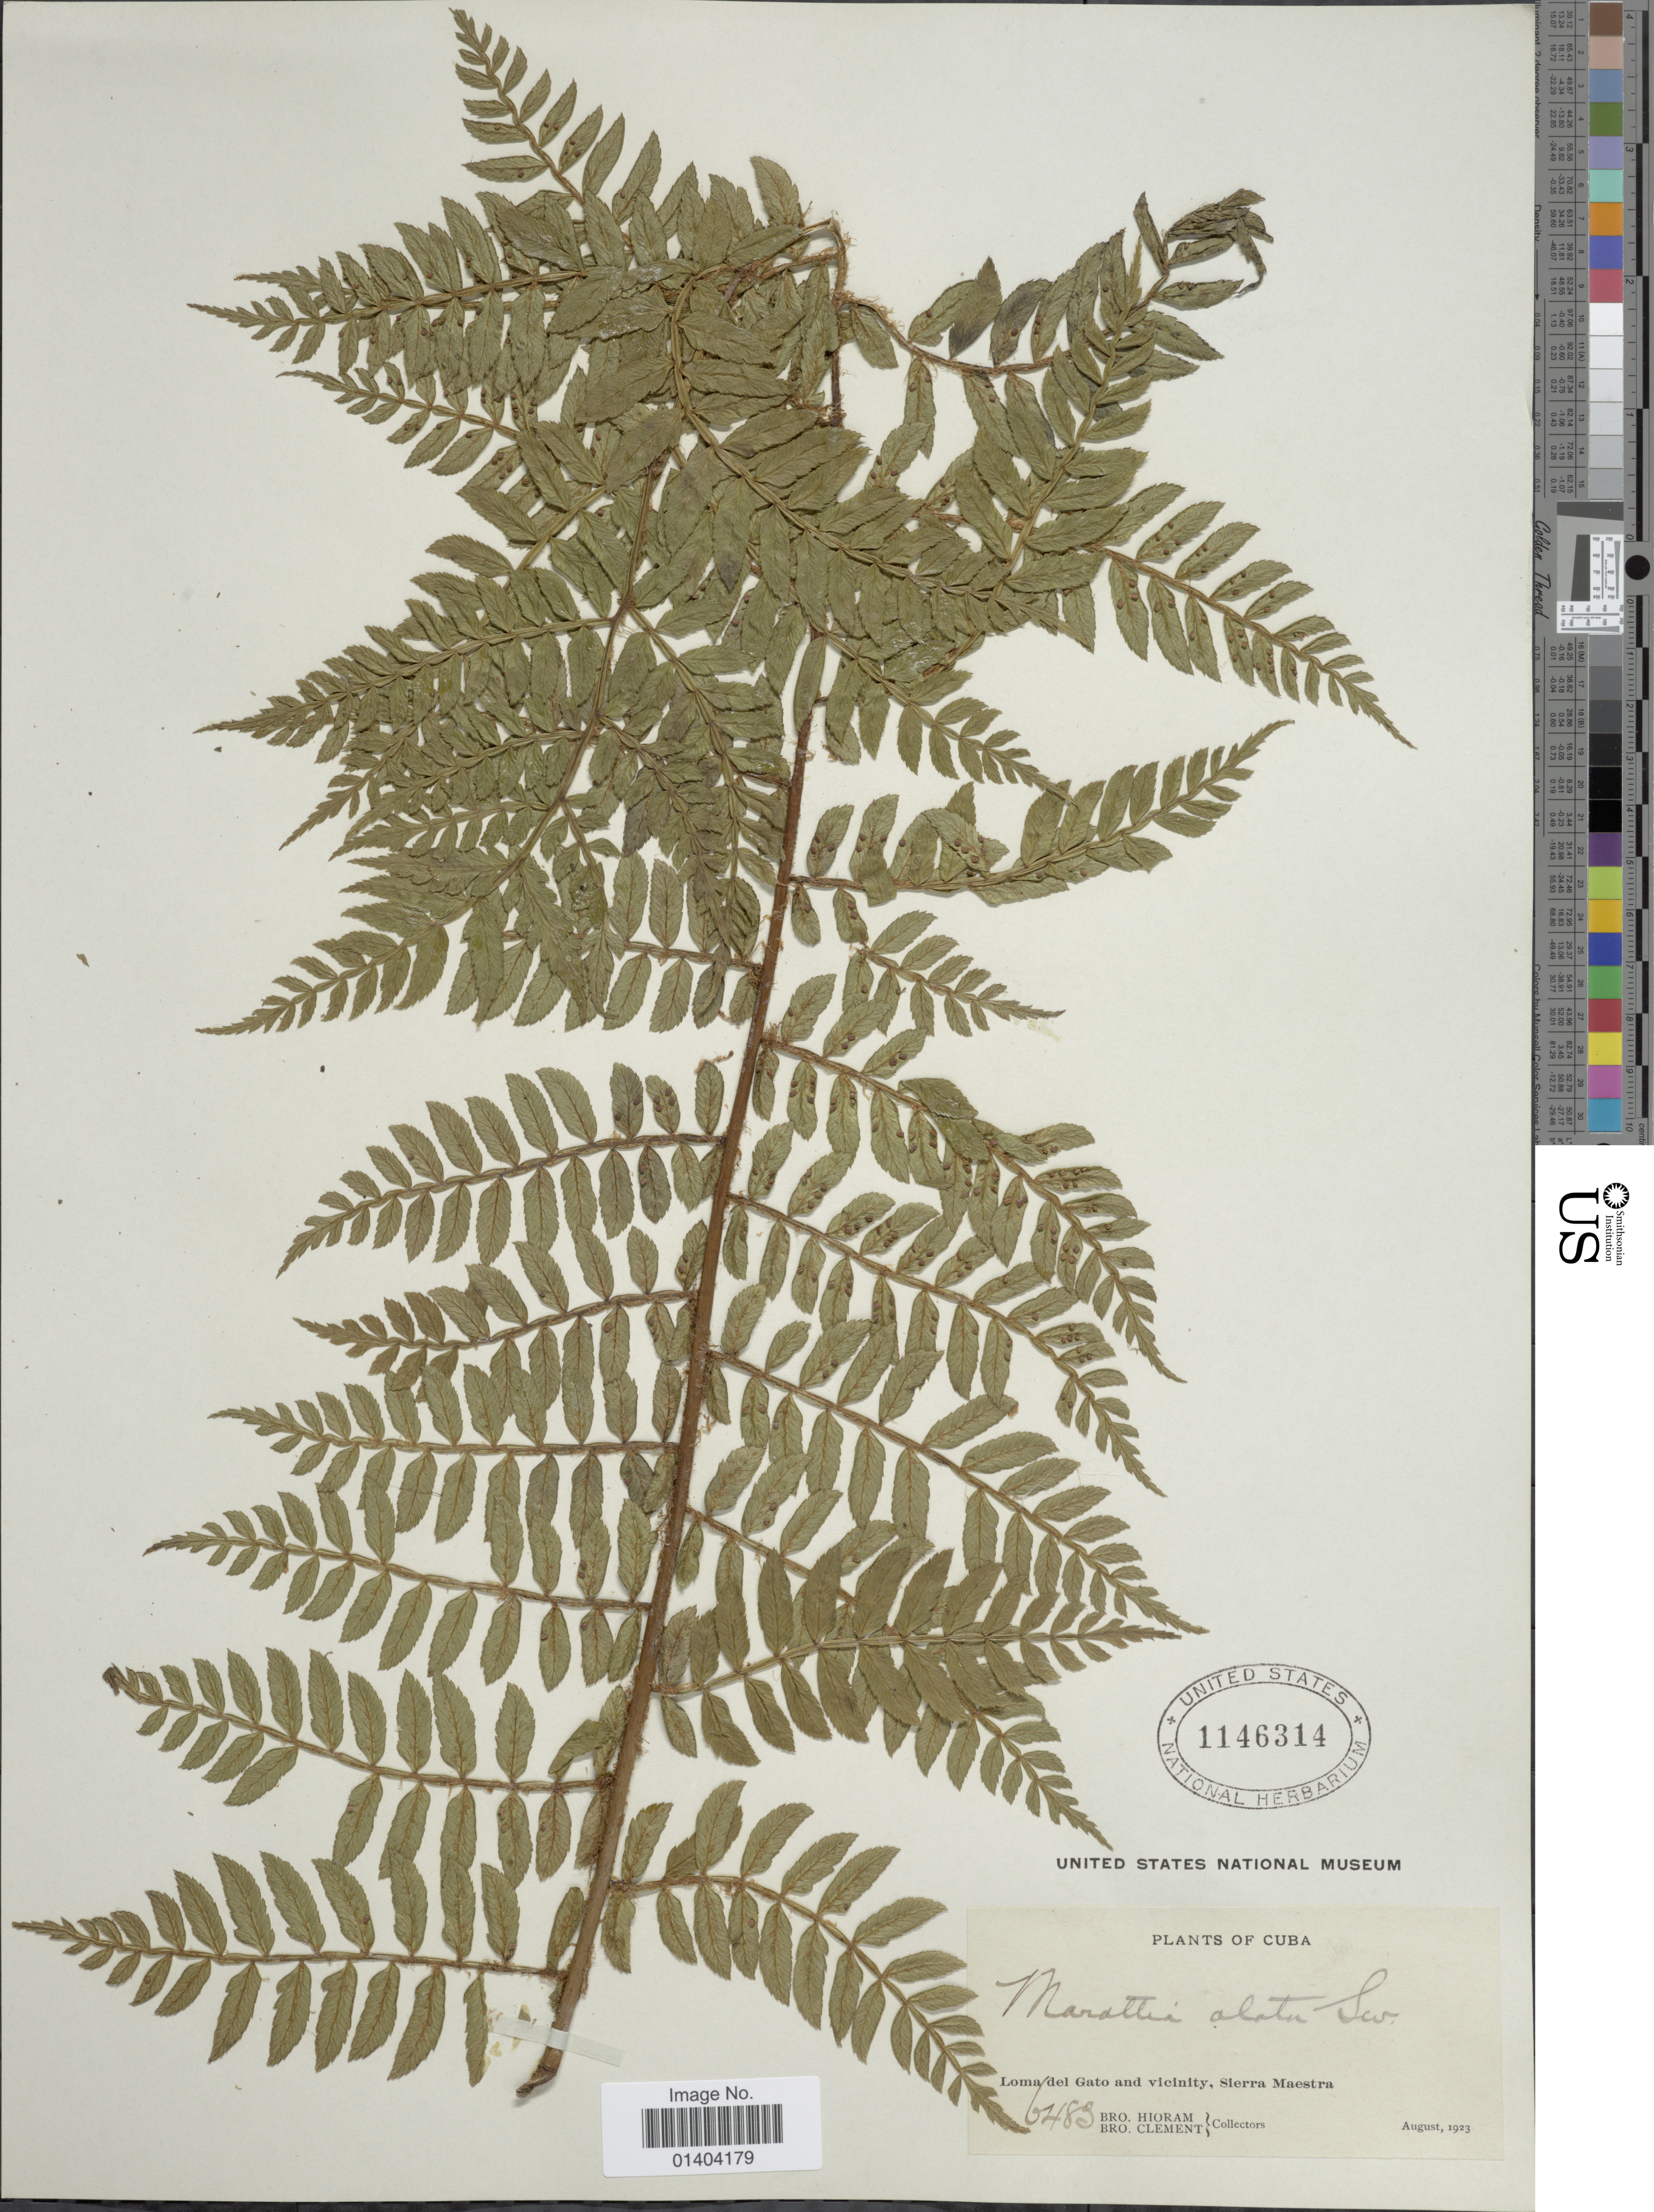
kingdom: Plantae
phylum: Tracheophyta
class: Polypodiopsida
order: Marattiales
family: Marattiaceae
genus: Marattia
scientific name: Marattia alata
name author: Sw.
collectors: Bro. Hioram & B. Clement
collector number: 6483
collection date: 1923-08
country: Cuba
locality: Loma del Gato and vicinity, Sierra Maestra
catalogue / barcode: US 1146314